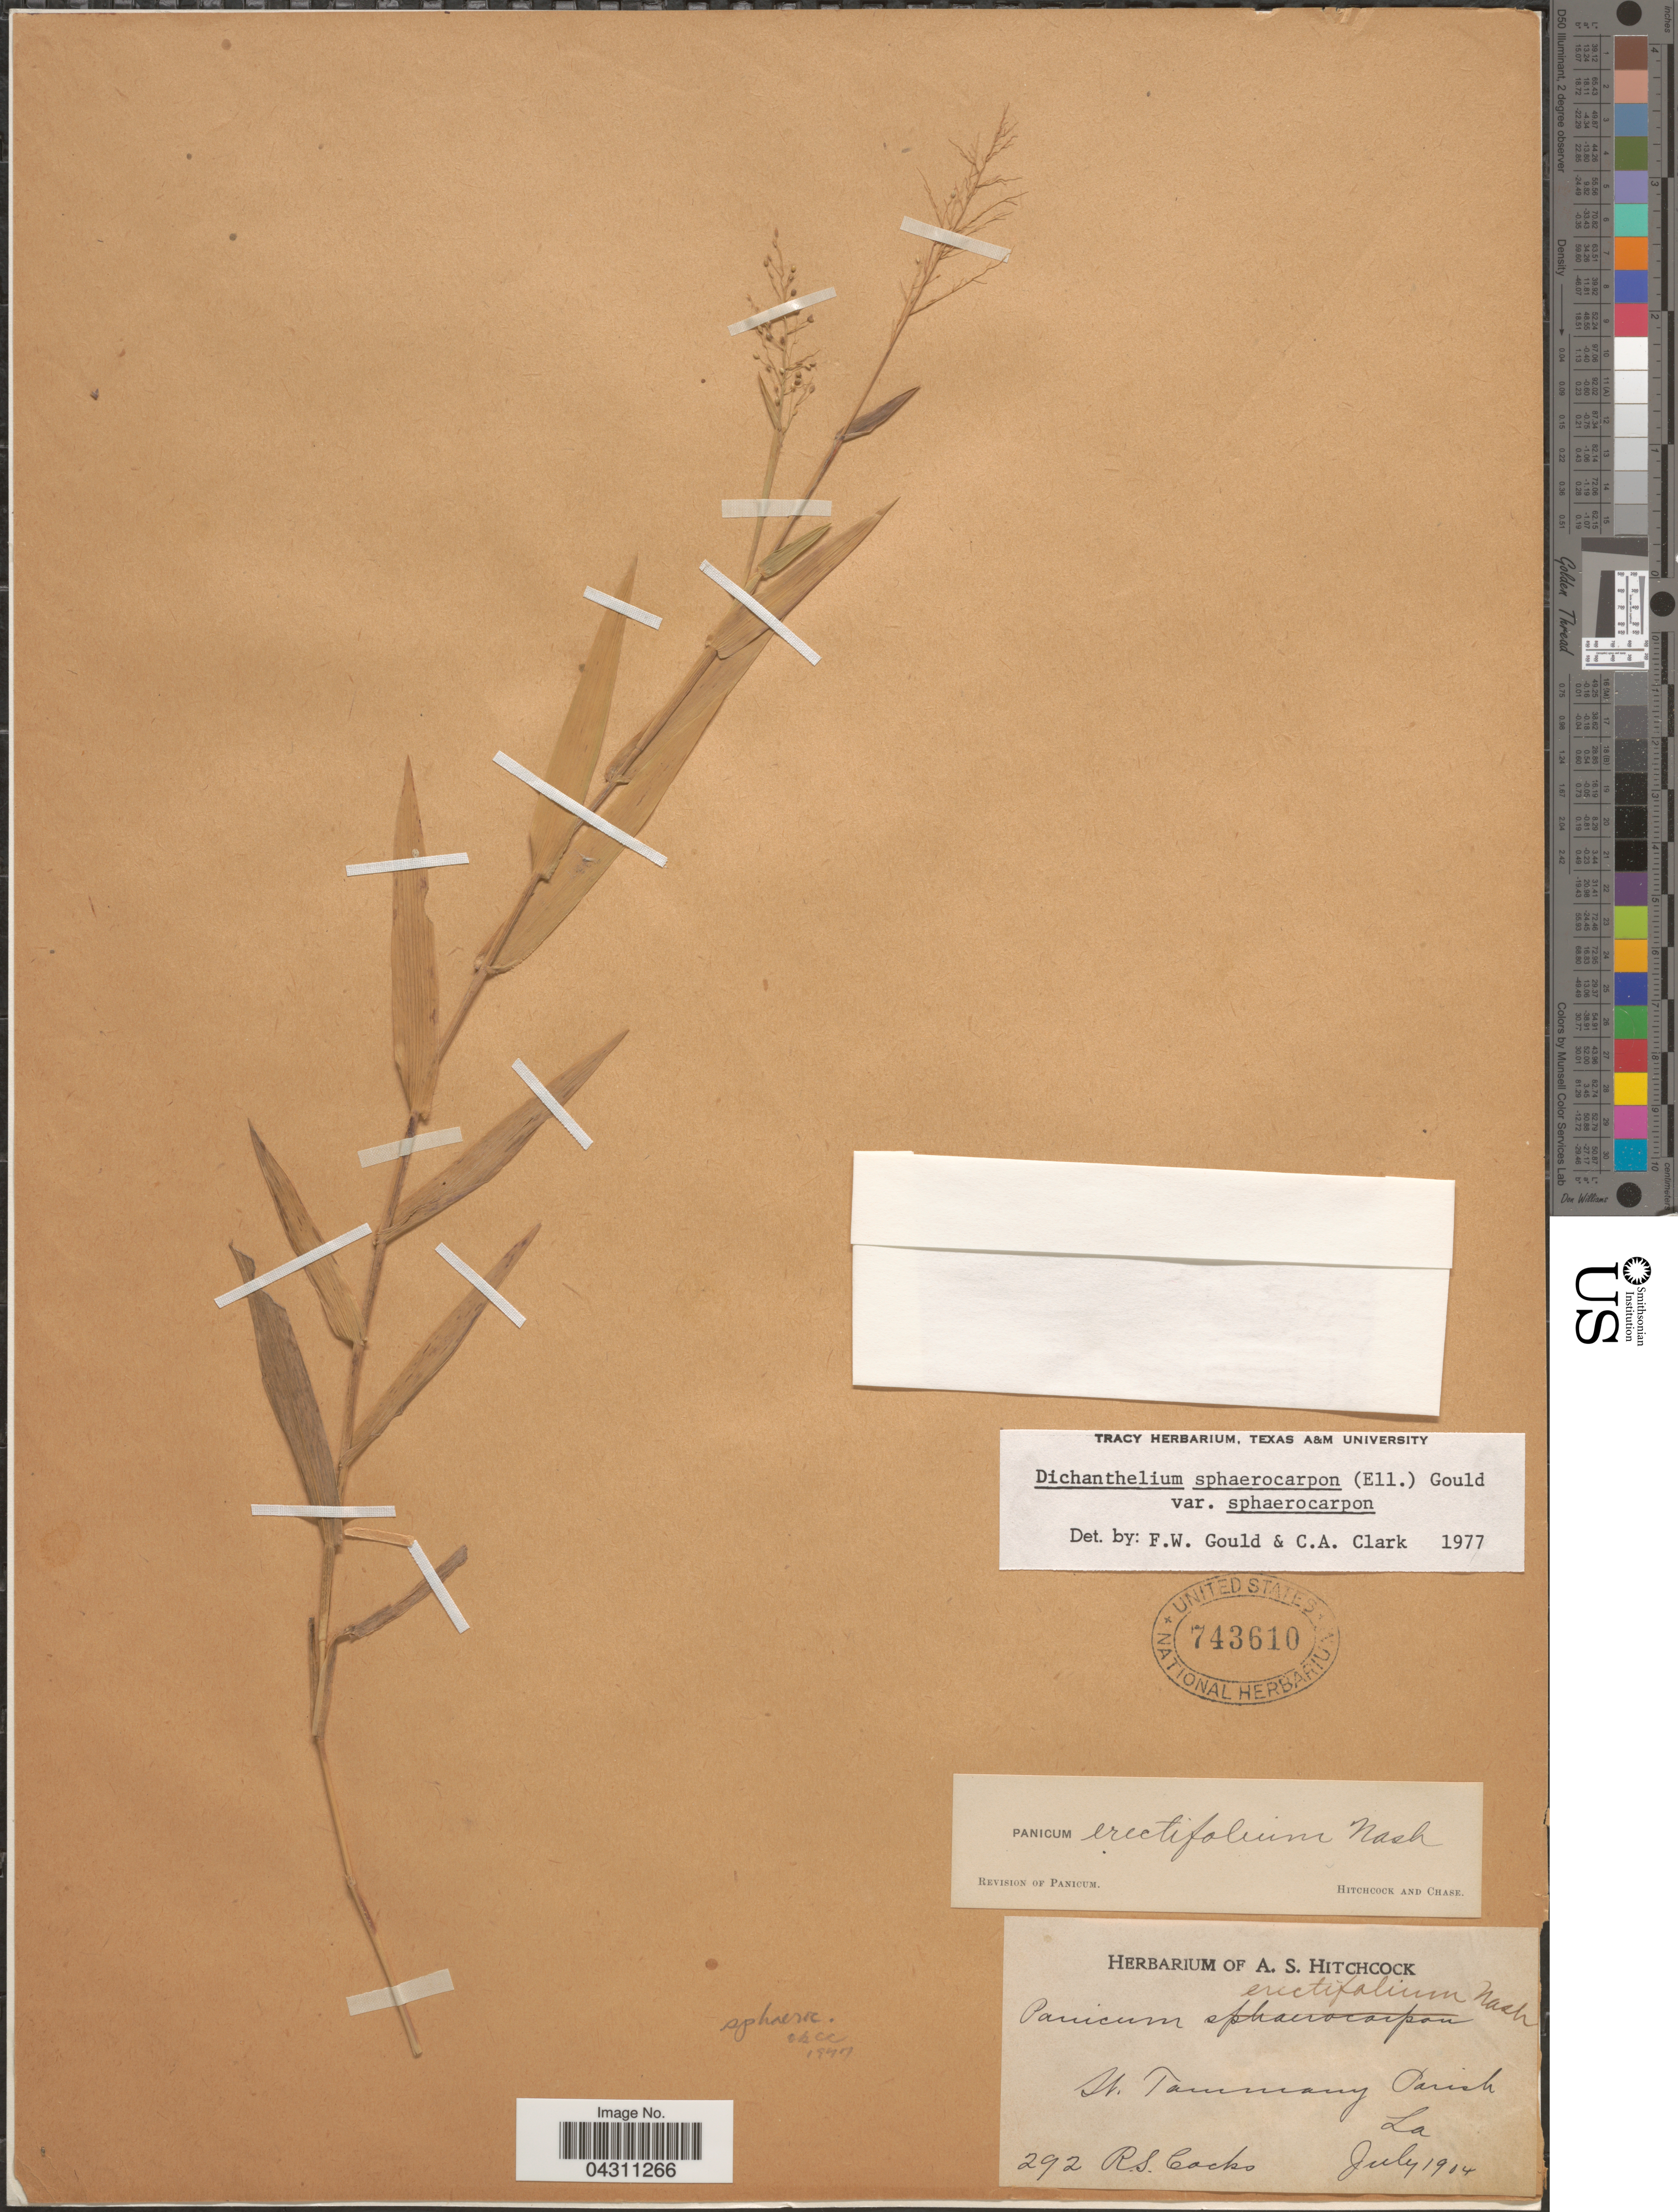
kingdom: Plantae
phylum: Tracheophyta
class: Liliopsida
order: Poales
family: Poaceae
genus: Dichanthelium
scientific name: Dichanthelium sphaerocarpon var. sphaerocarpon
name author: (Elliott) Gould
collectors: R. Cocks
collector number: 292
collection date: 1904-07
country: United States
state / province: Louisiana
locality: St. Tammany Parish.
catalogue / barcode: US 743610